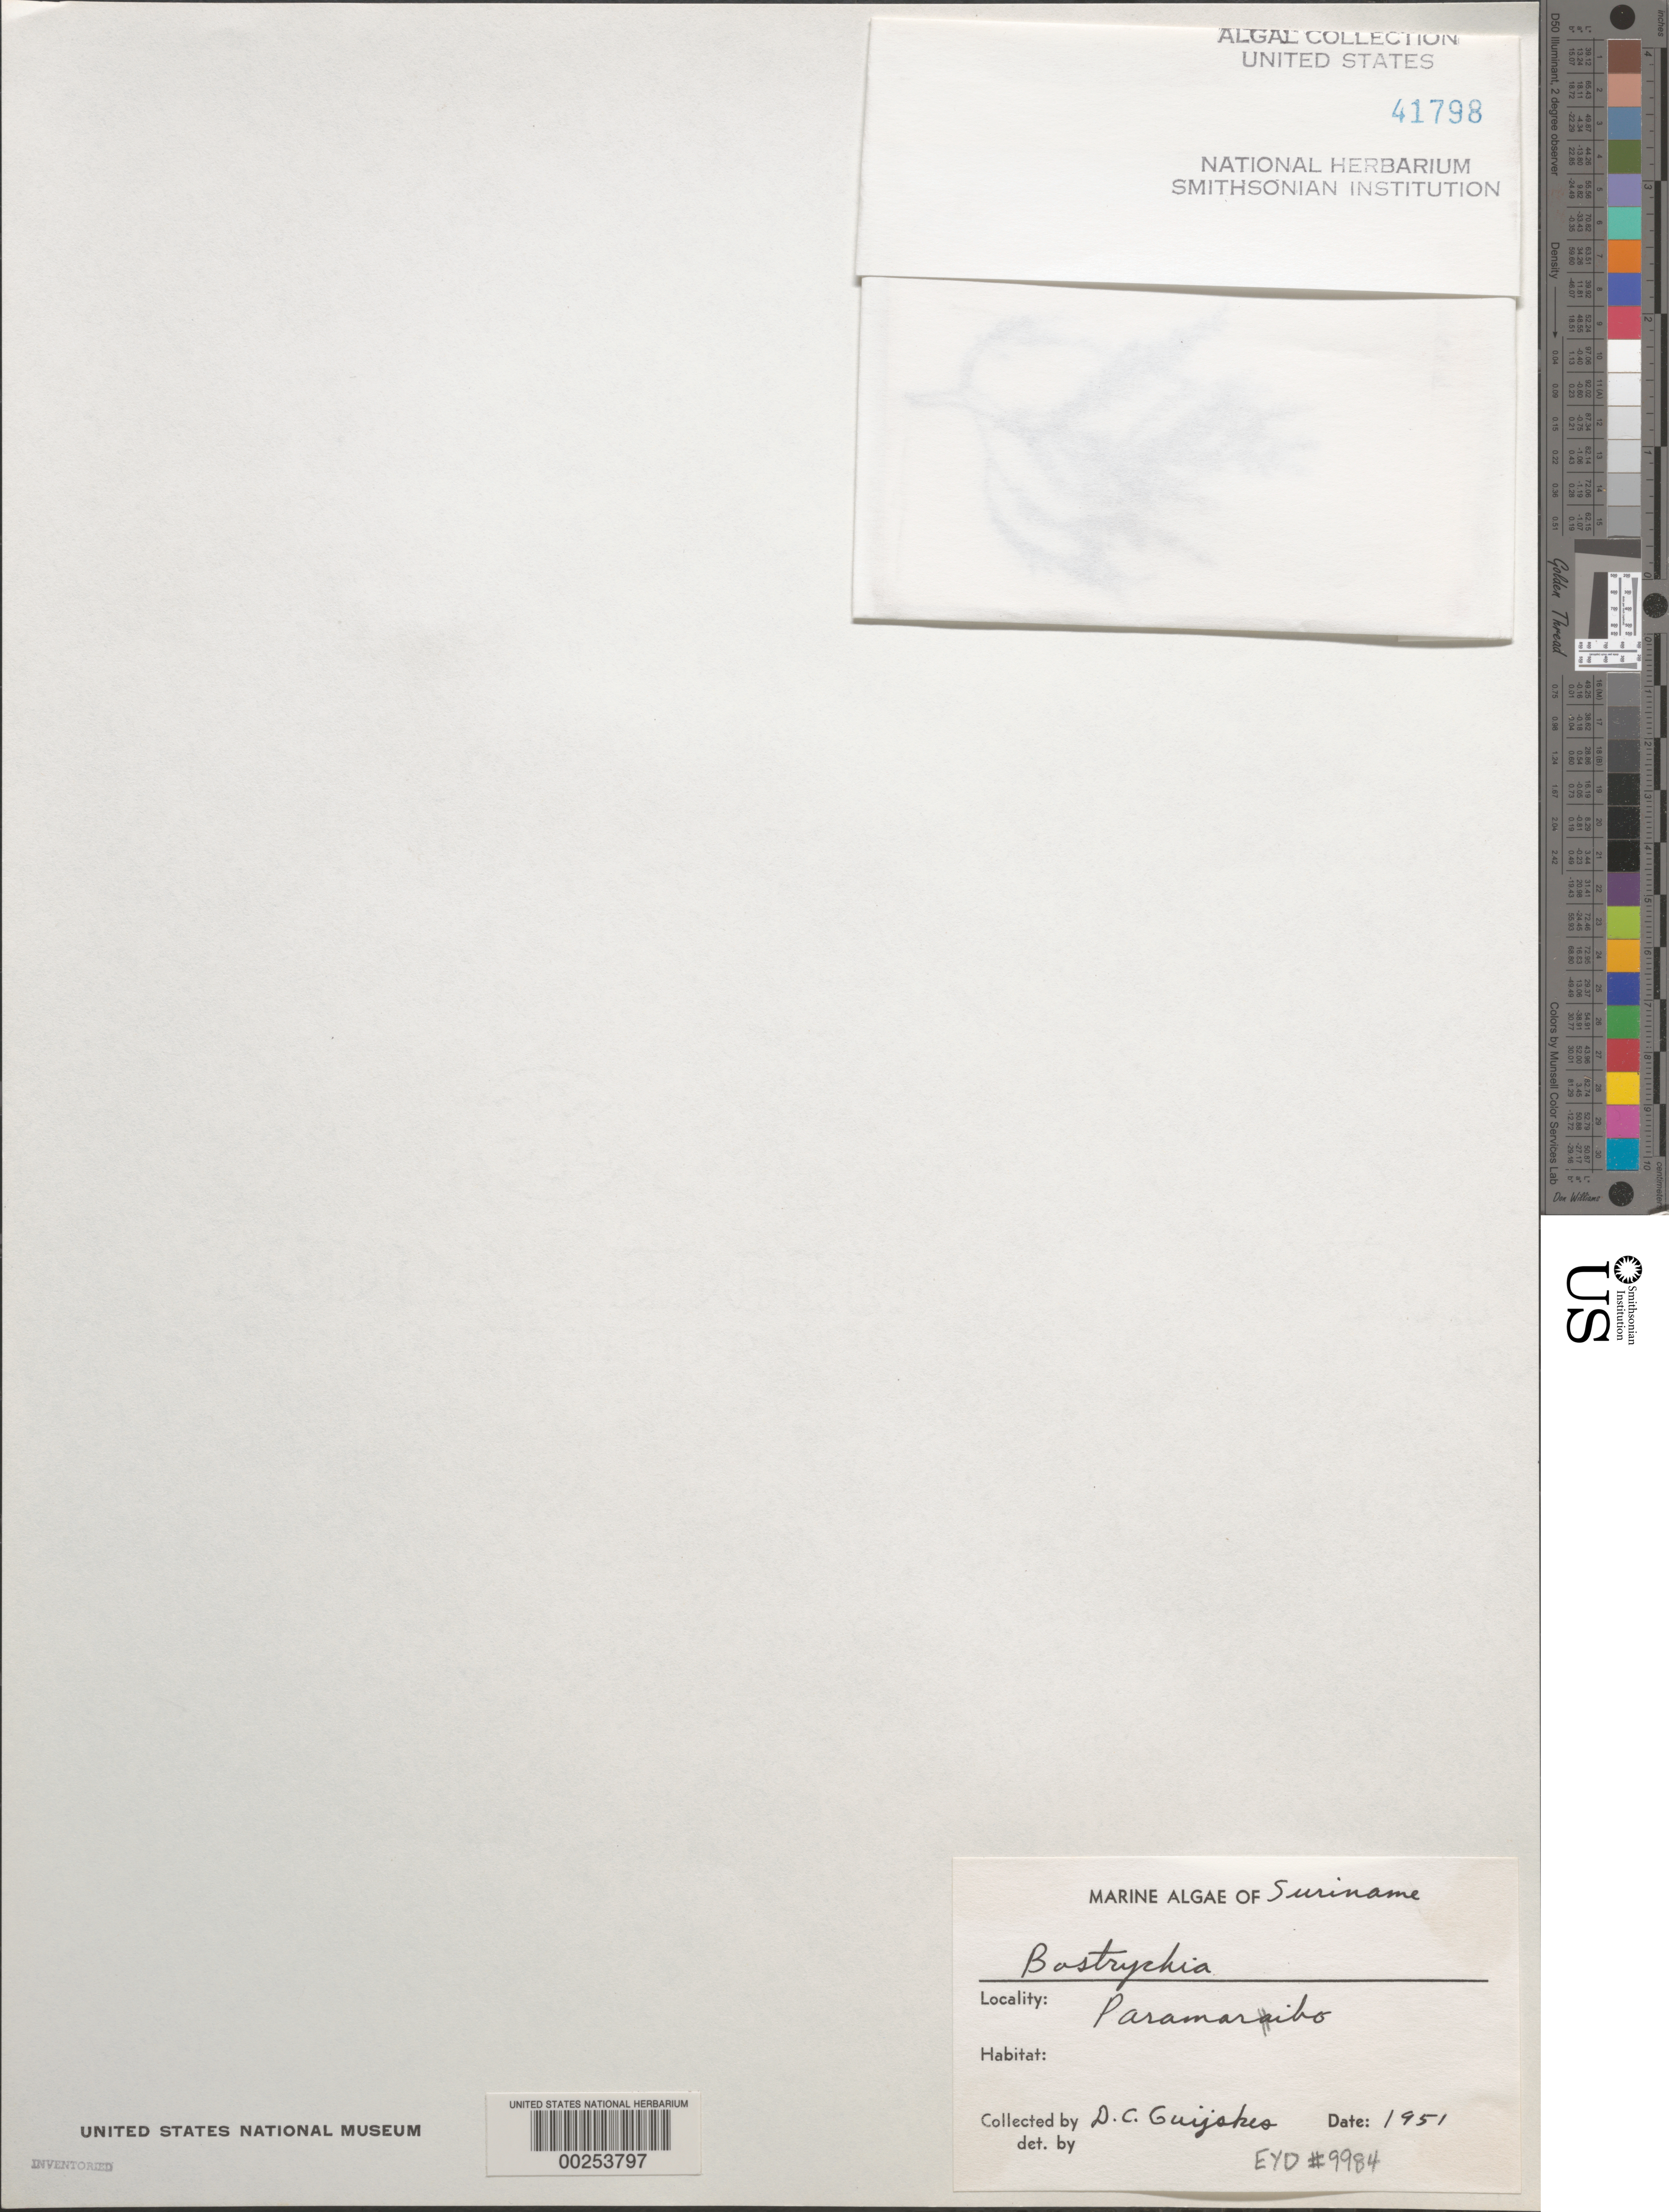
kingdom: Plantae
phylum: Rhodophyta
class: Florideophyceae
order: Ceramiales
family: Rhodomelaceae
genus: Bostrychia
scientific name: Bostrychia sp.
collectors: D. Guijskes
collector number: EYD 9984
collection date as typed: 1951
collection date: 1951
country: Suriname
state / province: Paramaribo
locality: Paramaribo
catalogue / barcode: US 41798